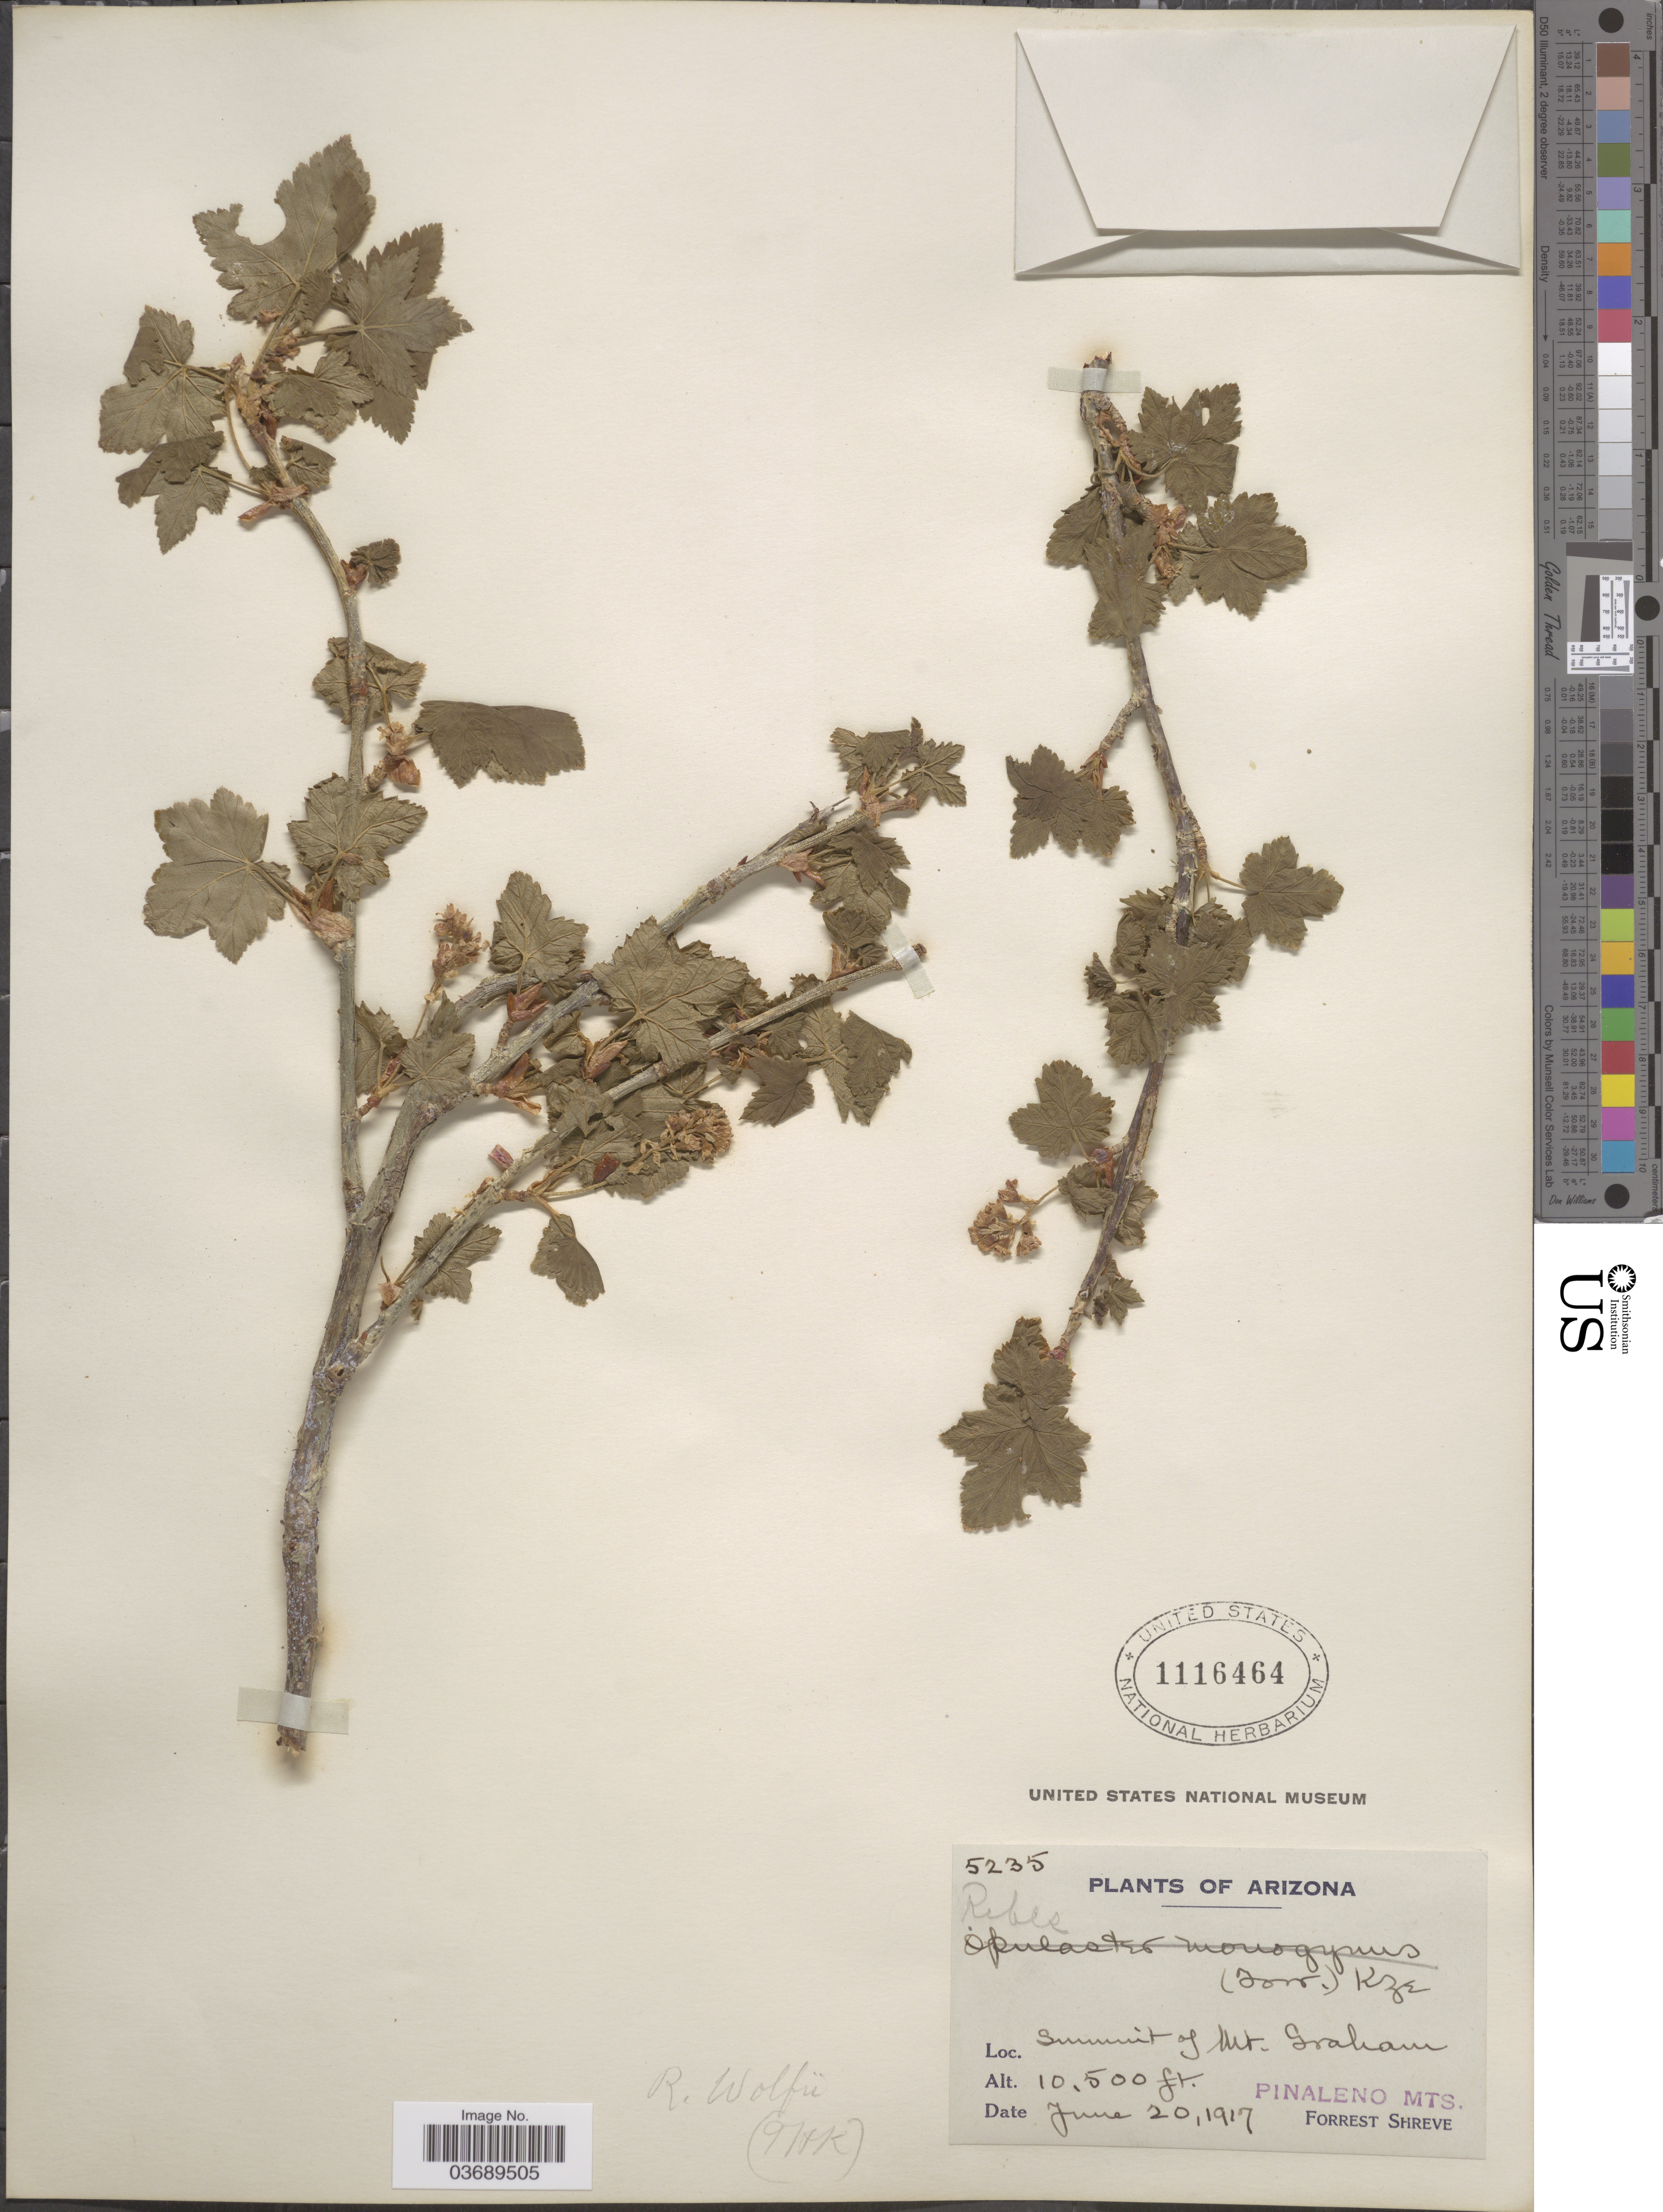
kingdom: Plantae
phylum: Tracheophyta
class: Magnoliopsida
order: Saxifragales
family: Grossulariaceae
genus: Ribes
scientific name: Ribes wolfii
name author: Rothr.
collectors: F. Shreve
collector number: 5235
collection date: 1917-06-20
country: United States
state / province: Arizona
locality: Mt. Graham. Pinaleno Mts.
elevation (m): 3200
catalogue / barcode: US 1116464